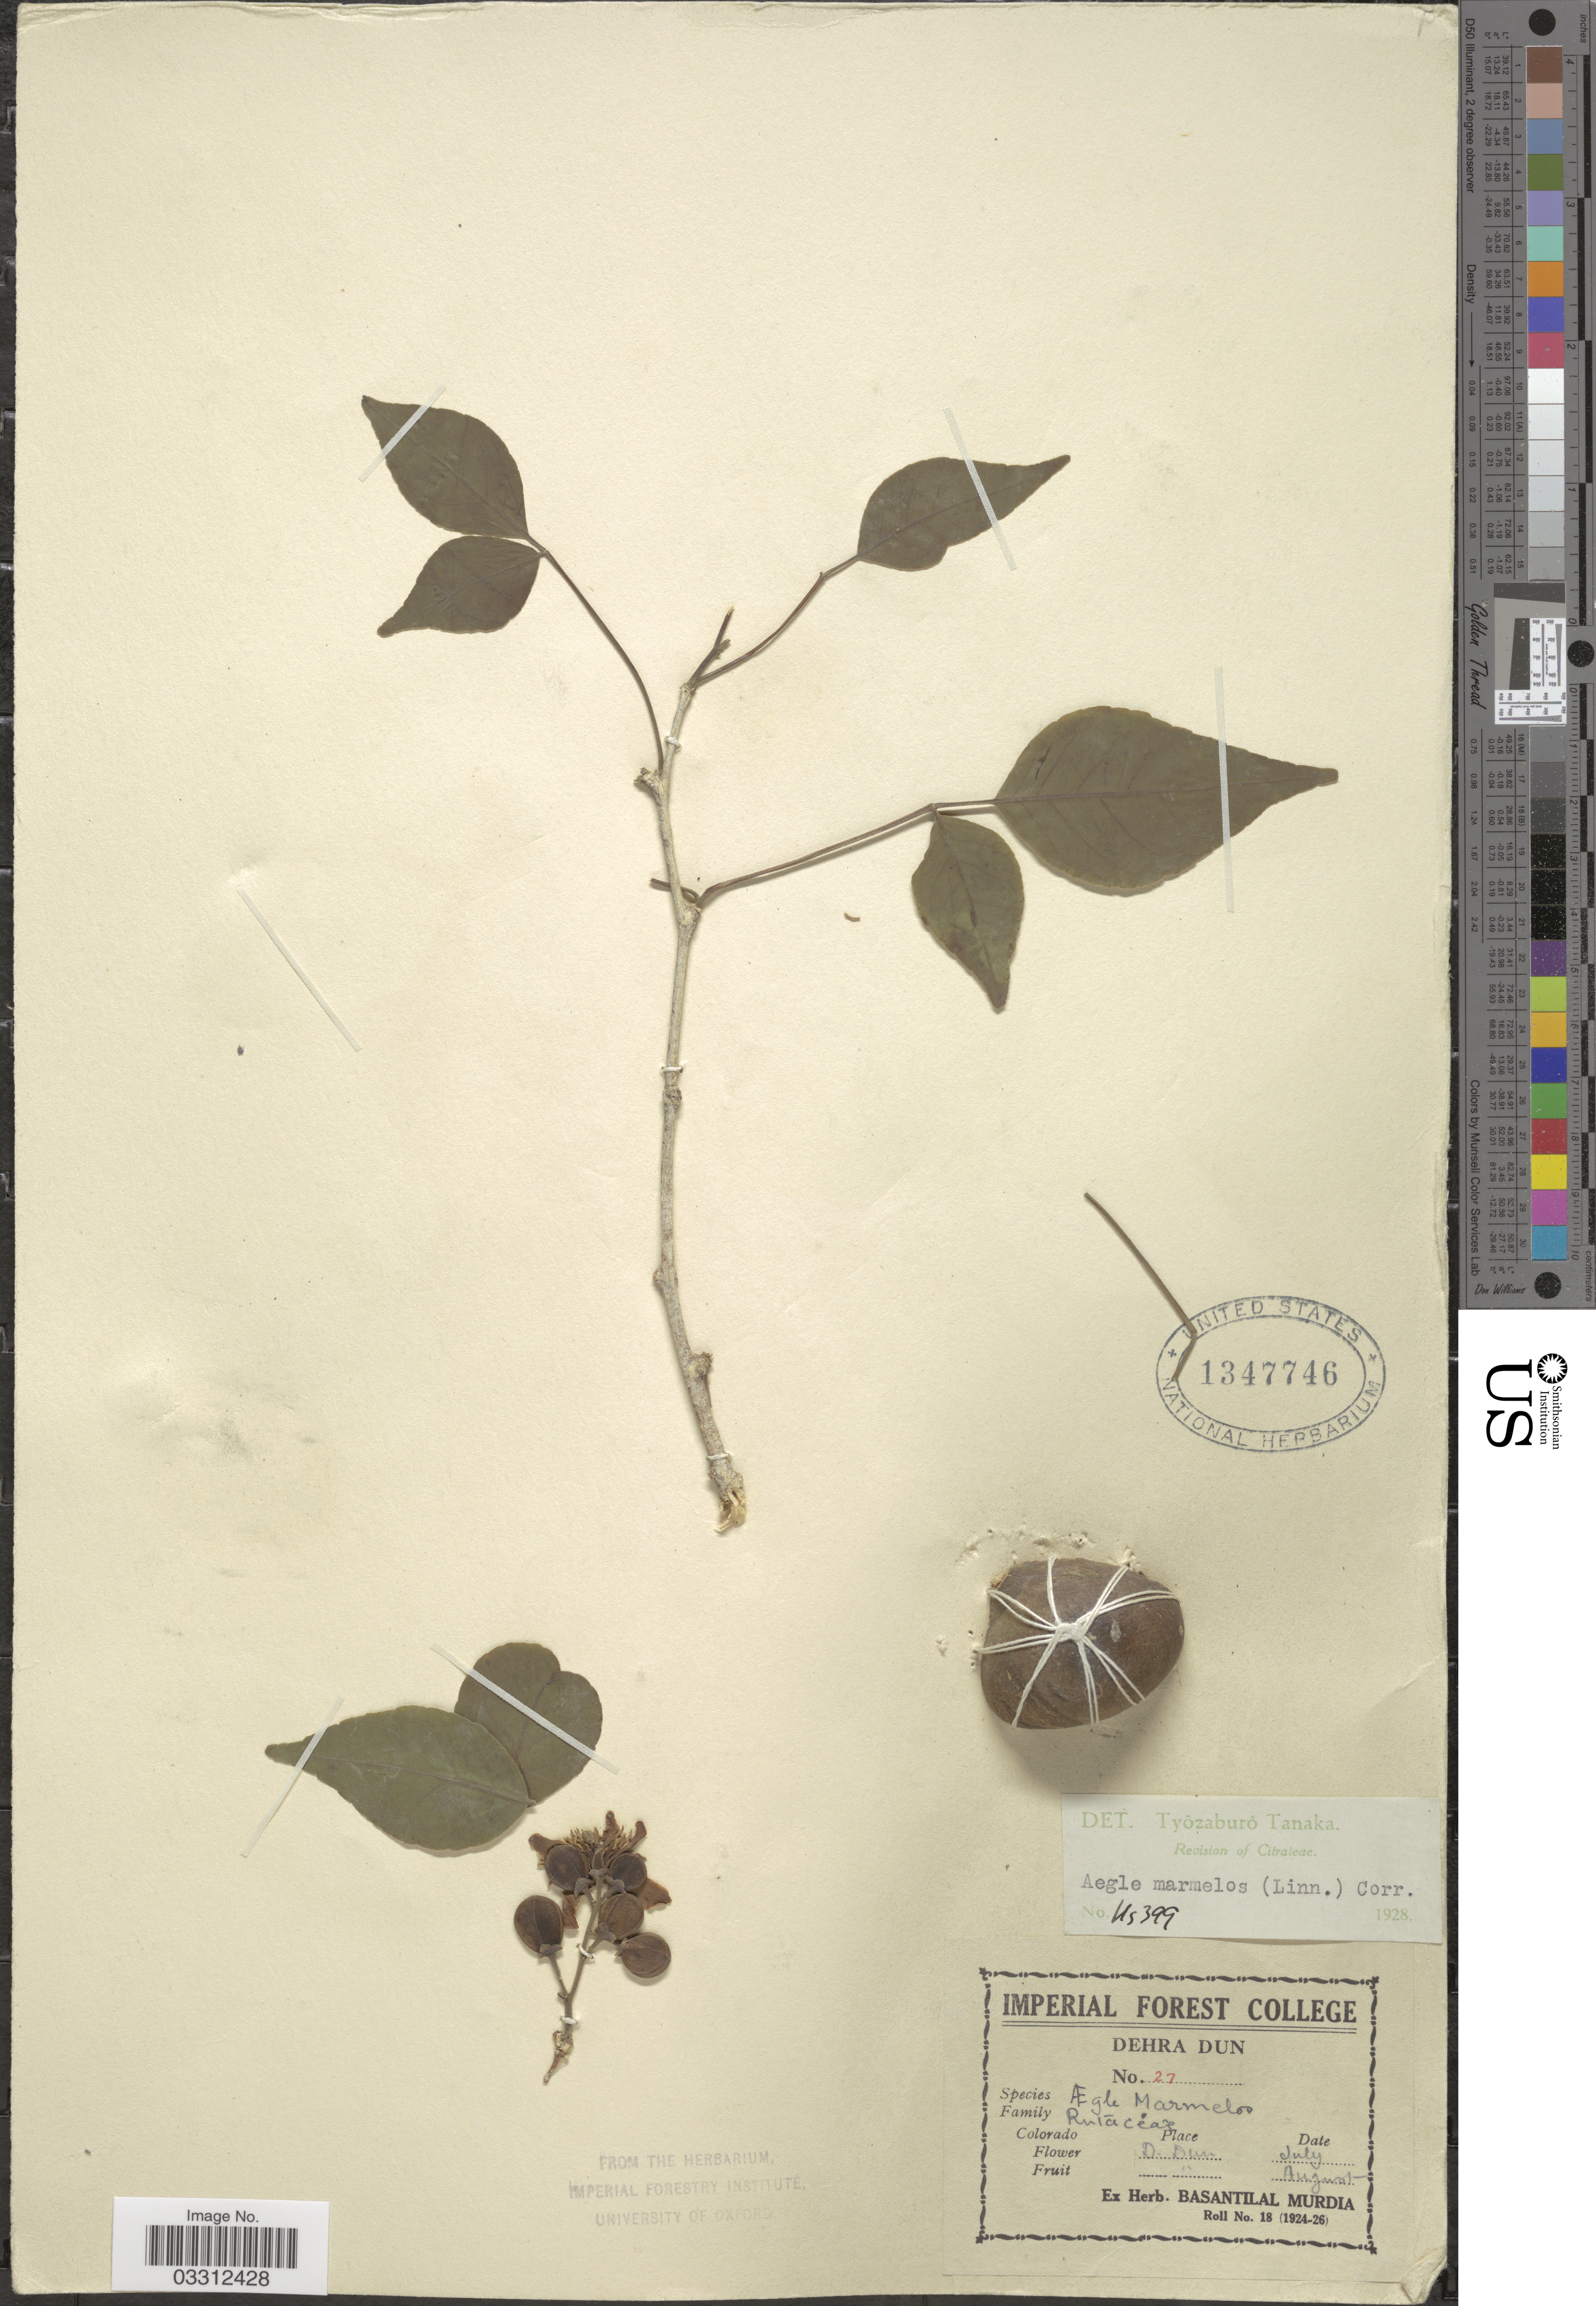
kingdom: Plantae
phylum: Tracheophyta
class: Magnoliopsida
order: Sapindales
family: Rutaceae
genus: Aegle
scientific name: Aegle marmelos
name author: (L.) Corrêa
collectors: Ex herb. Basantilal Murdia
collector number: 27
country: India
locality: D. Dun.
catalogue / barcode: US 1347746